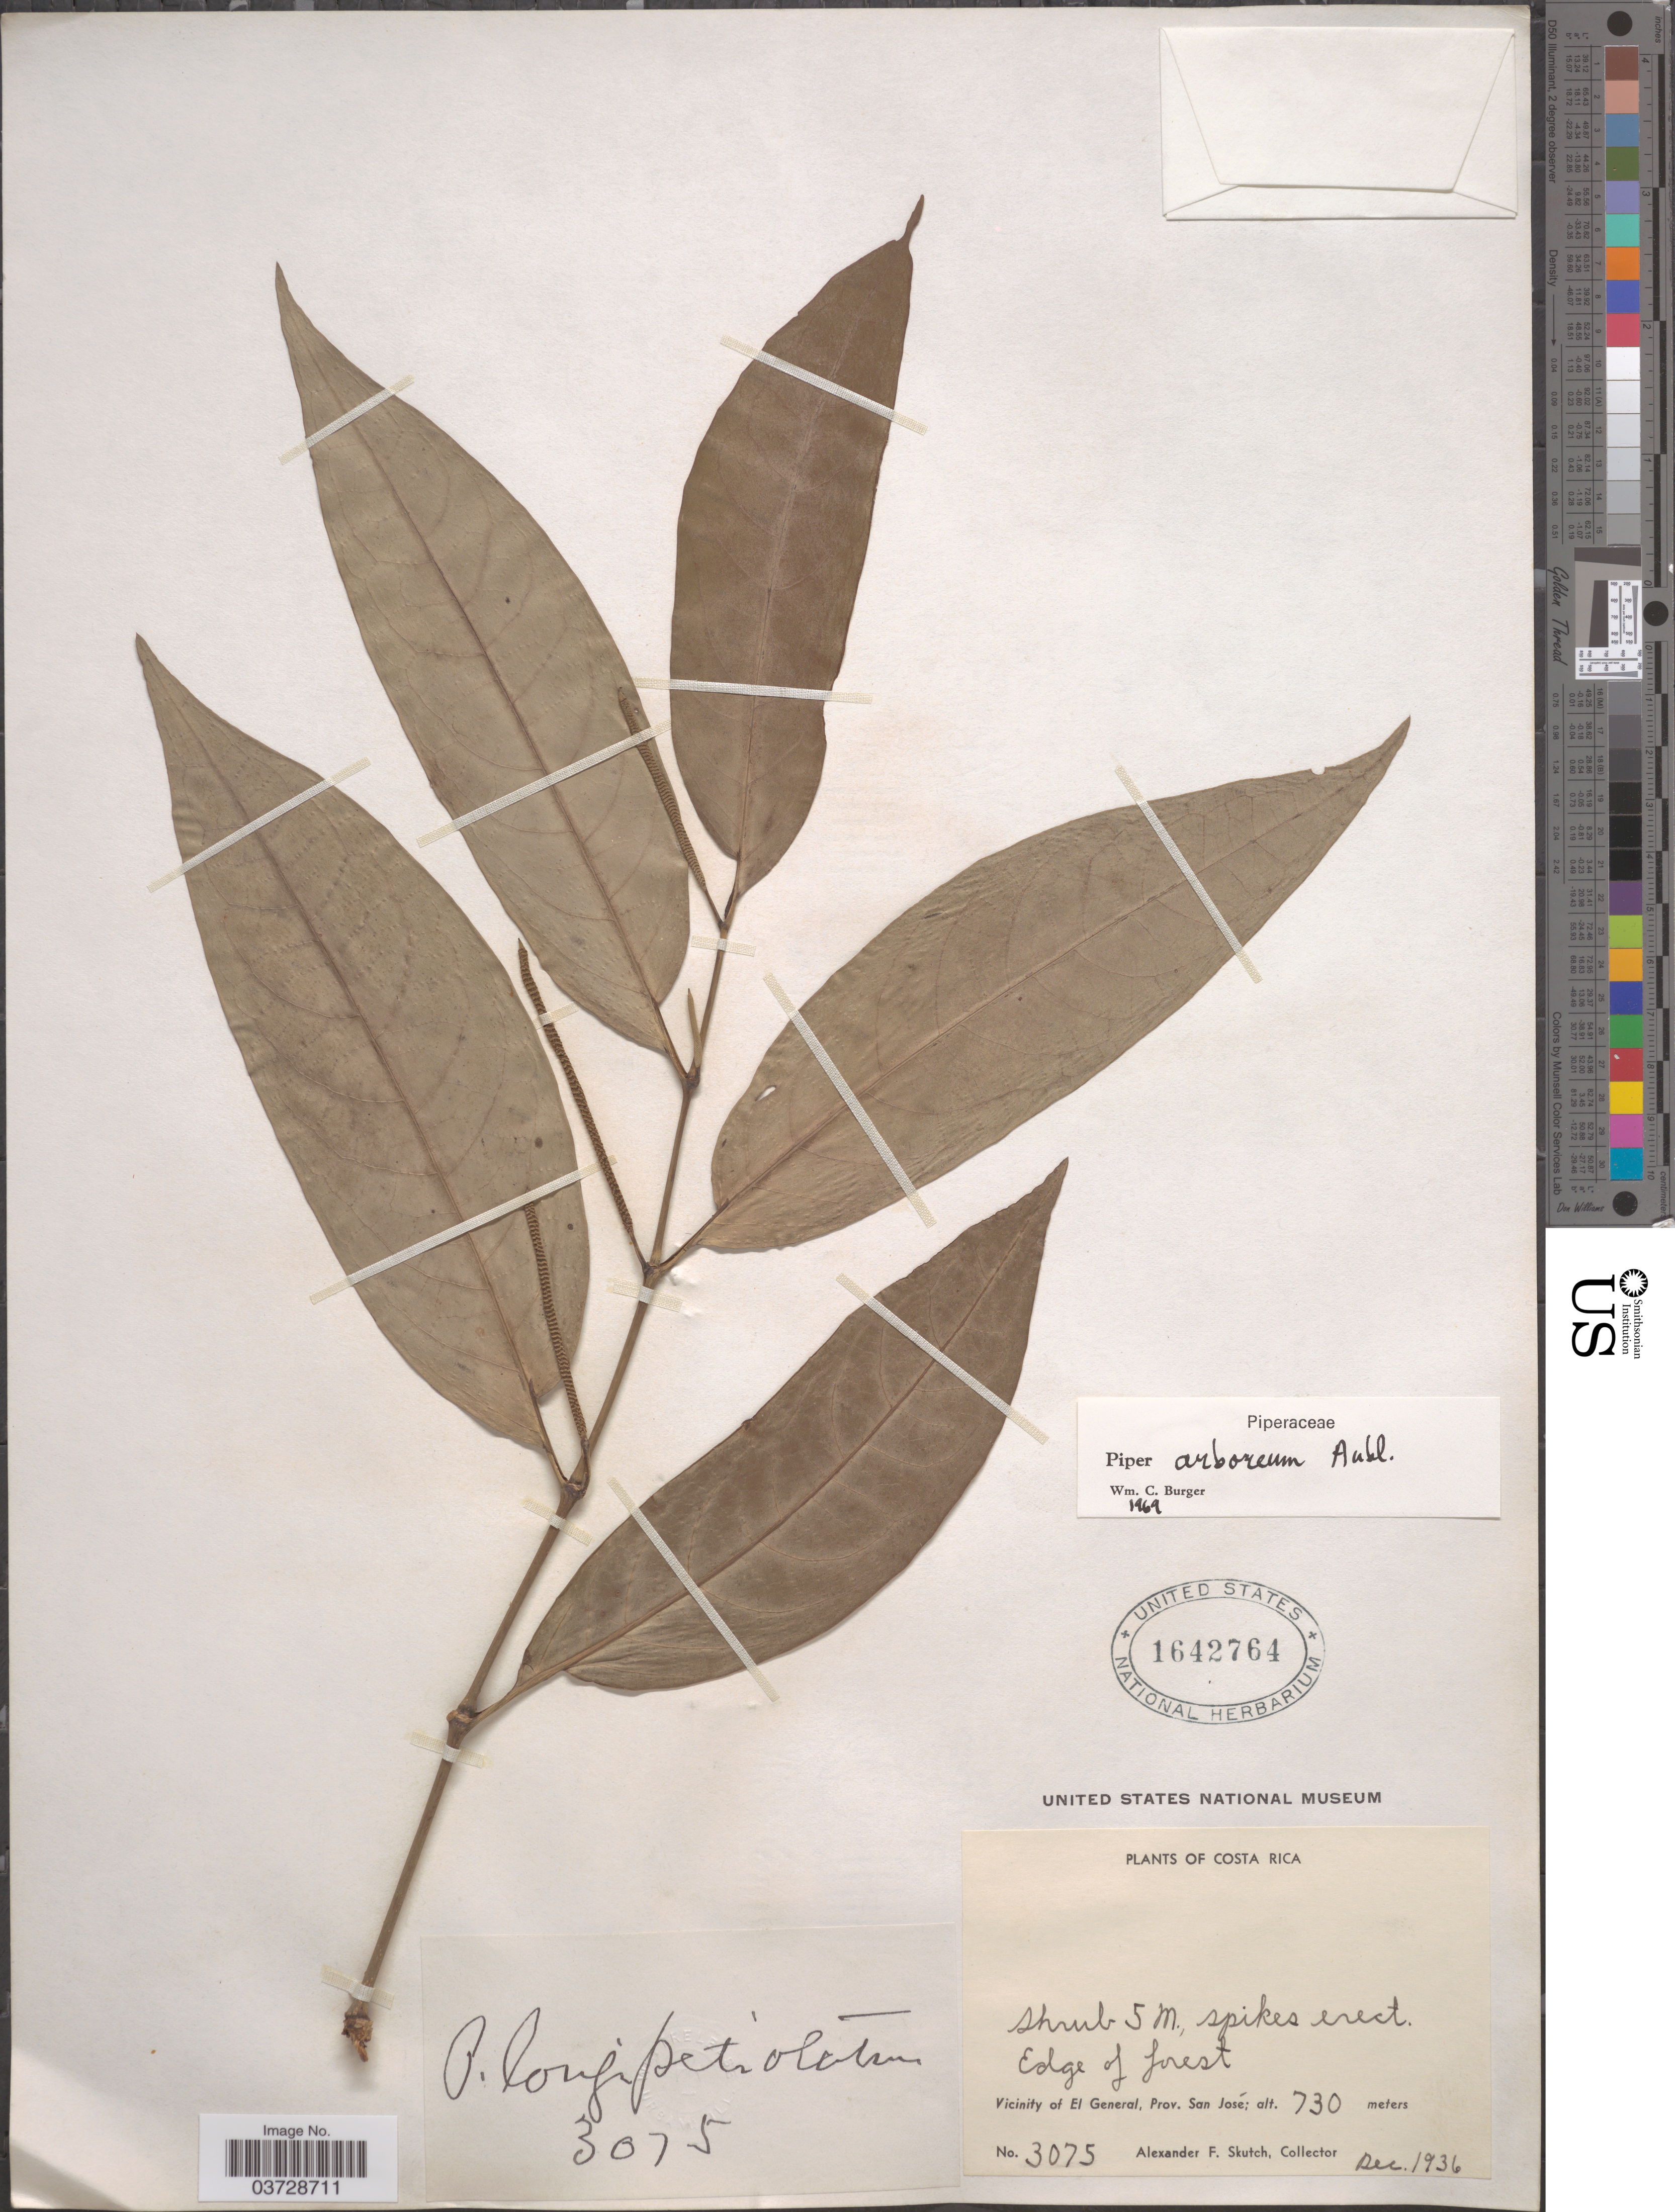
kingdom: Plantae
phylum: Tracheophyta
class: Magnoliopsida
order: Piperales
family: Piperaceae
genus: Piper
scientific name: Piper arboreum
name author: Aubl.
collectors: A. F. Skutch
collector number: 3075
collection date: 1936-12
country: Costa Rica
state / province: San José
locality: Vicinity of El General.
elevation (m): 730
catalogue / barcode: US 1642764